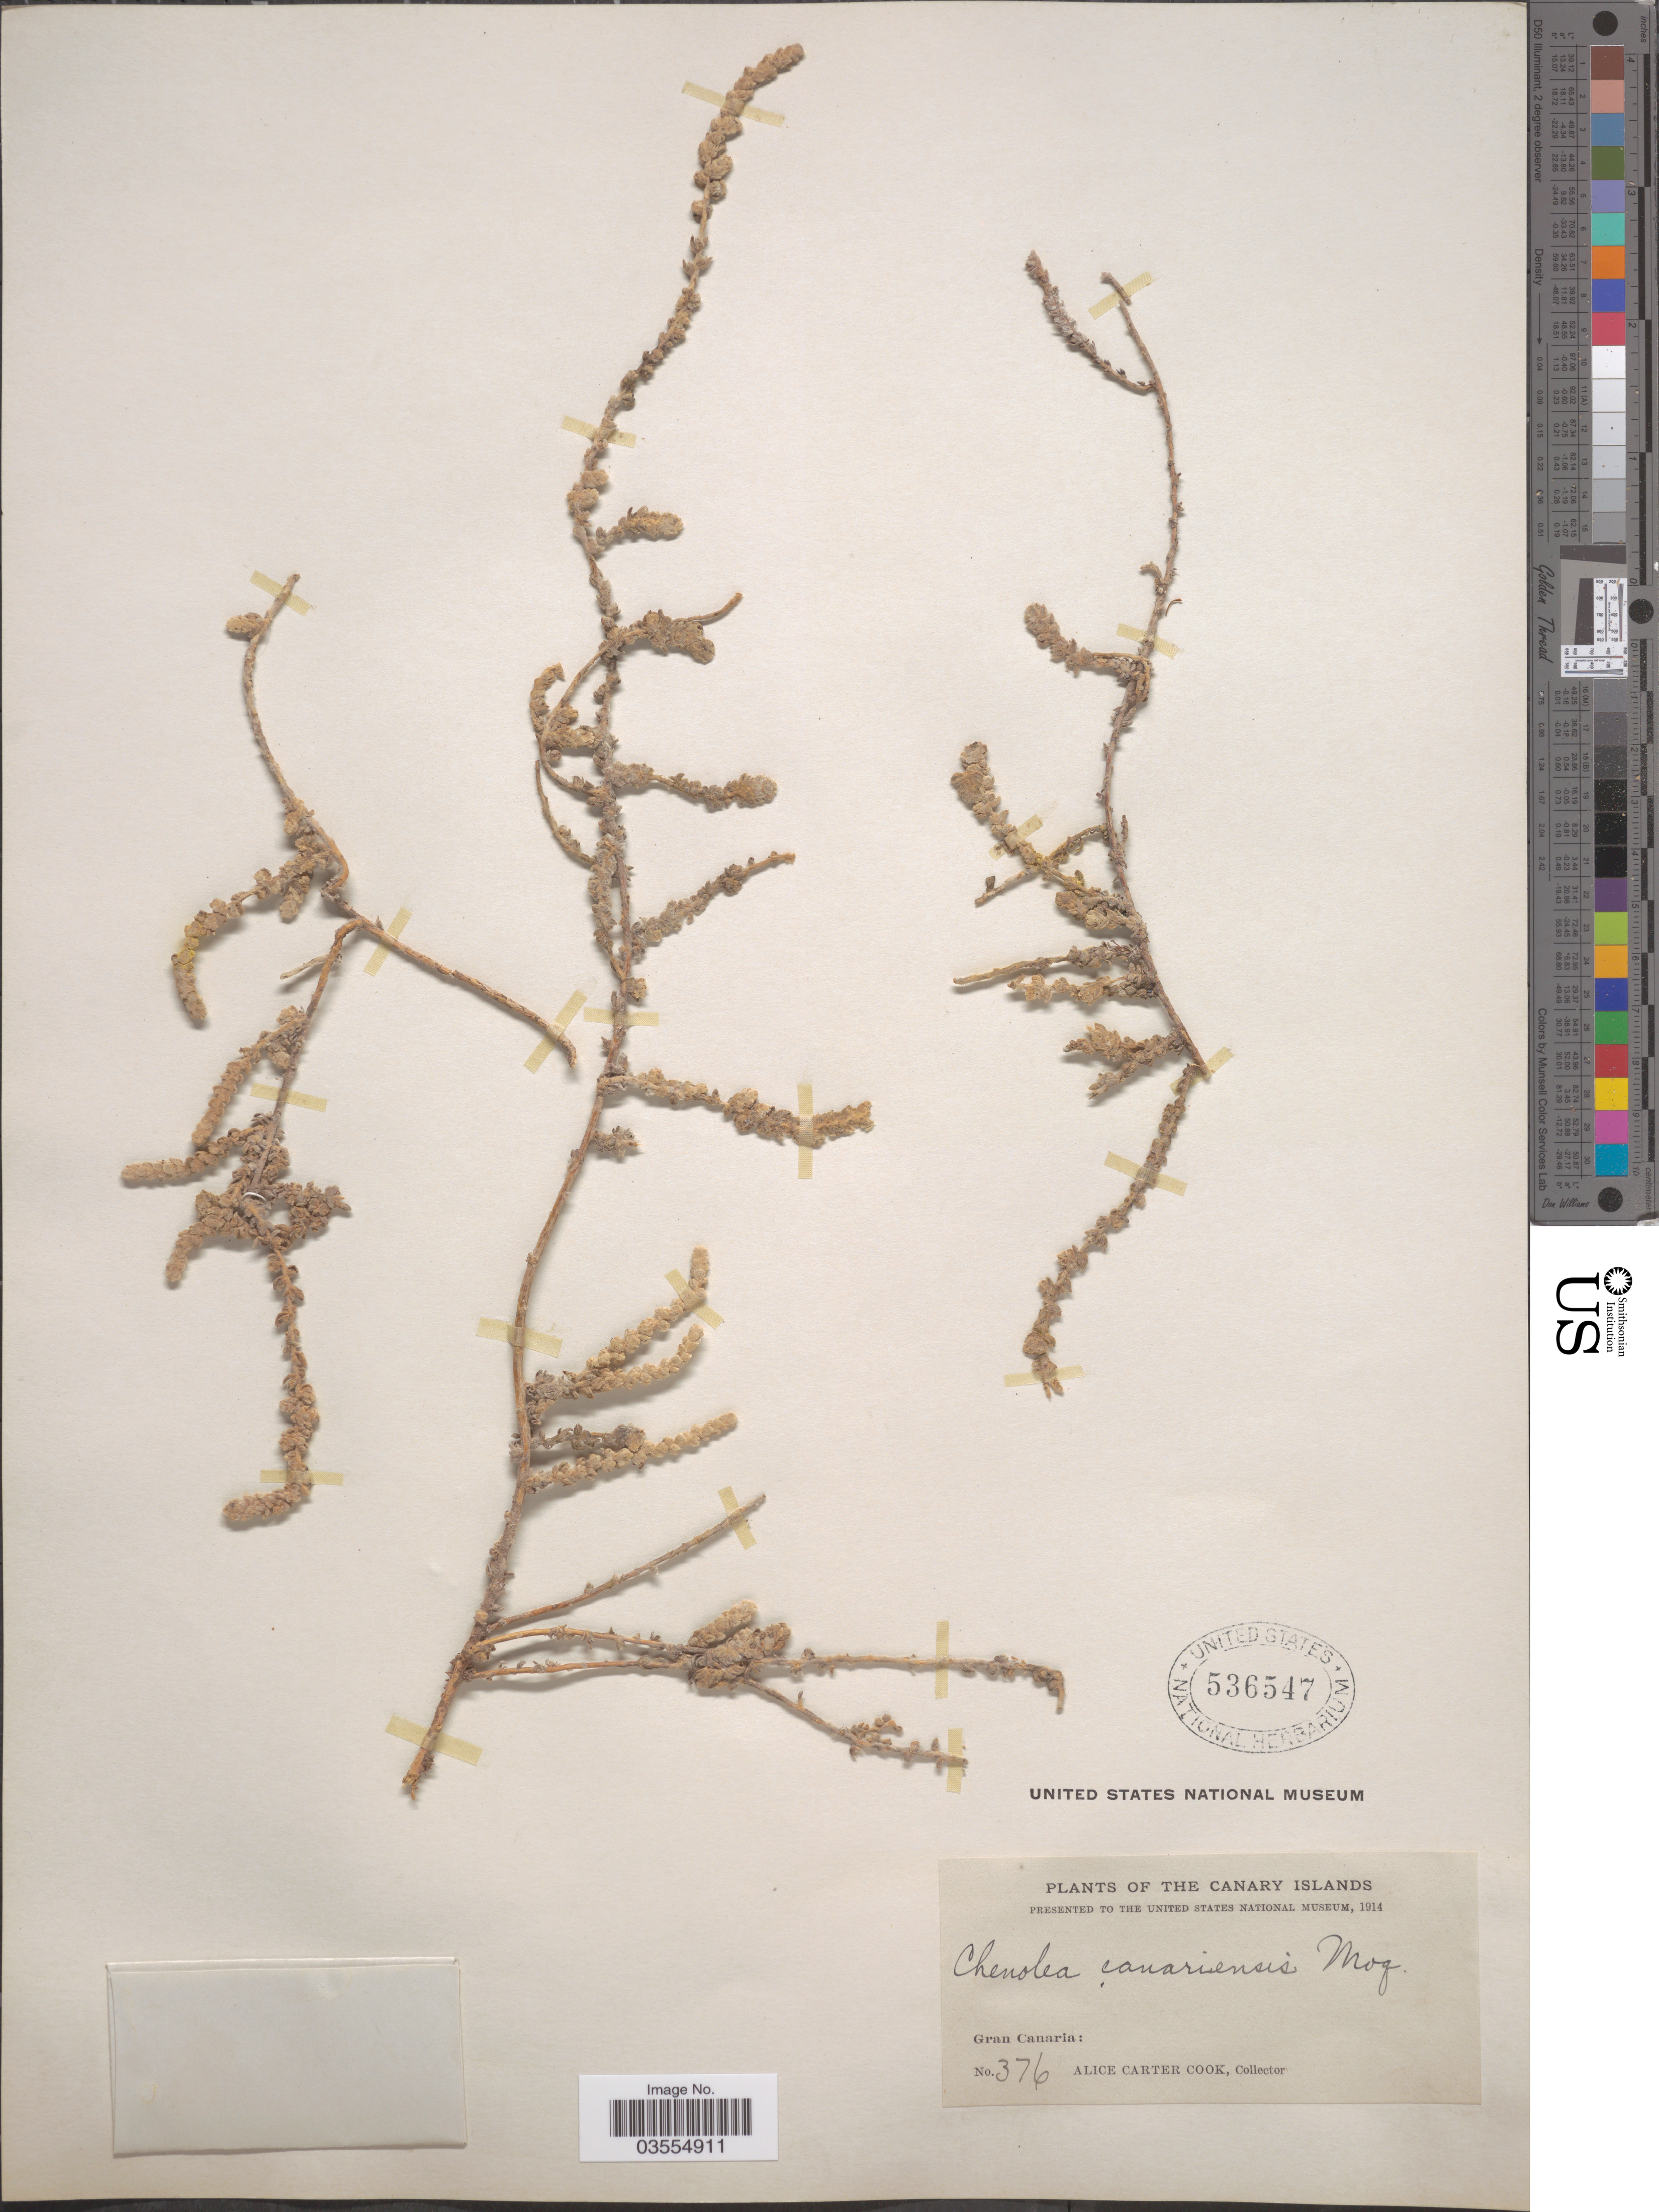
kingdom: Plantae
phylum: Tracheophyta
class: Magnoliopsida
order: Caryophyllales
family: Amaranthaceae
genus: Bassia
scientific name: Bassia tomentosa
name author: (Lowe) Maire & Weiller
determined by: Strong, Mark T., (BOT), Smithsonian Institution - National Museum of Natural History (UNITED STATES)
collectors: Alice C. Cook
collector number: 376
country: Spain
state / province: Canarias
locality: The Canary Islands. Gran Canaria.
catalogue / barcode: US 536547